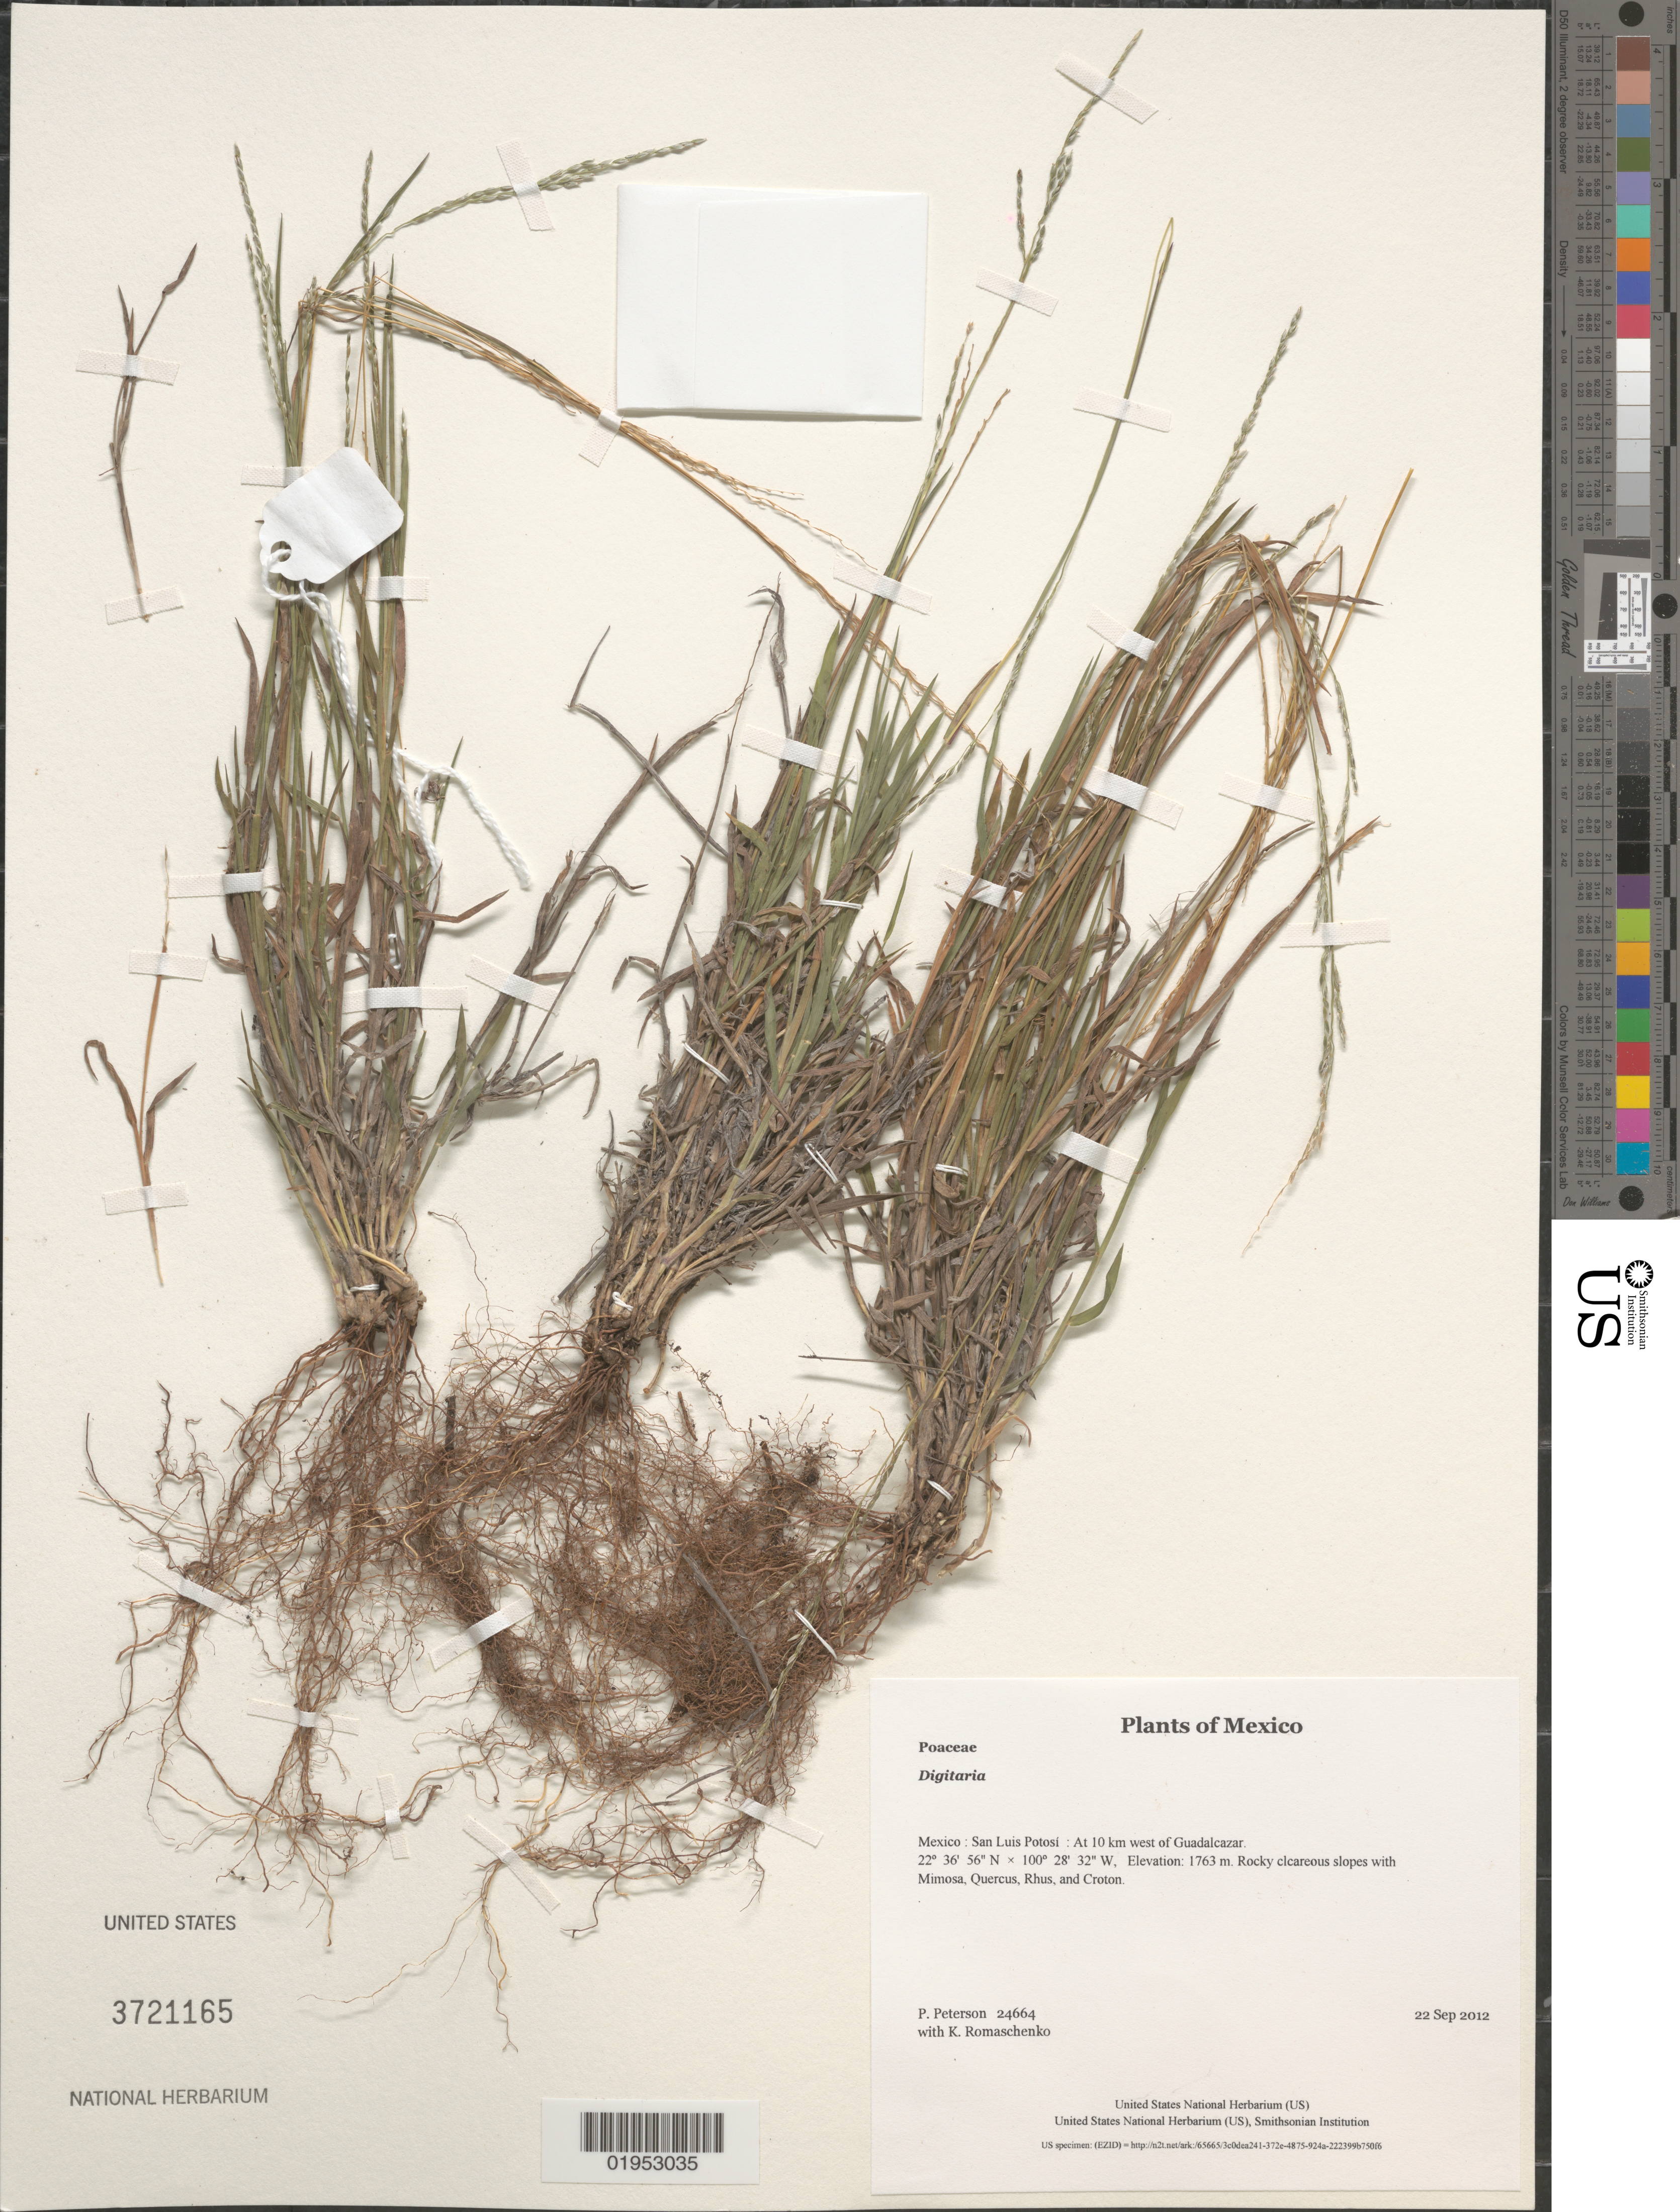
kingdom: Plantae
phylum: Tracheophyta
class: Liliopsida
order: Poales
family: Poaceae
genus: Digitaria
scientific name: Digitaria sp.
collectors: P. M. Peterson & K. Romaschenko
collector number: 24664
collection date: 2012-09-22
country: Mexico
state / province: San Luis Potosí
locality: At 10 km west of Guadalcazar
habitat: Rocky clcareous slopes with Mimosa, Quercus, Rhus, and Croton.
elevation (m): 1763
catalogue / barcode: US 3721165